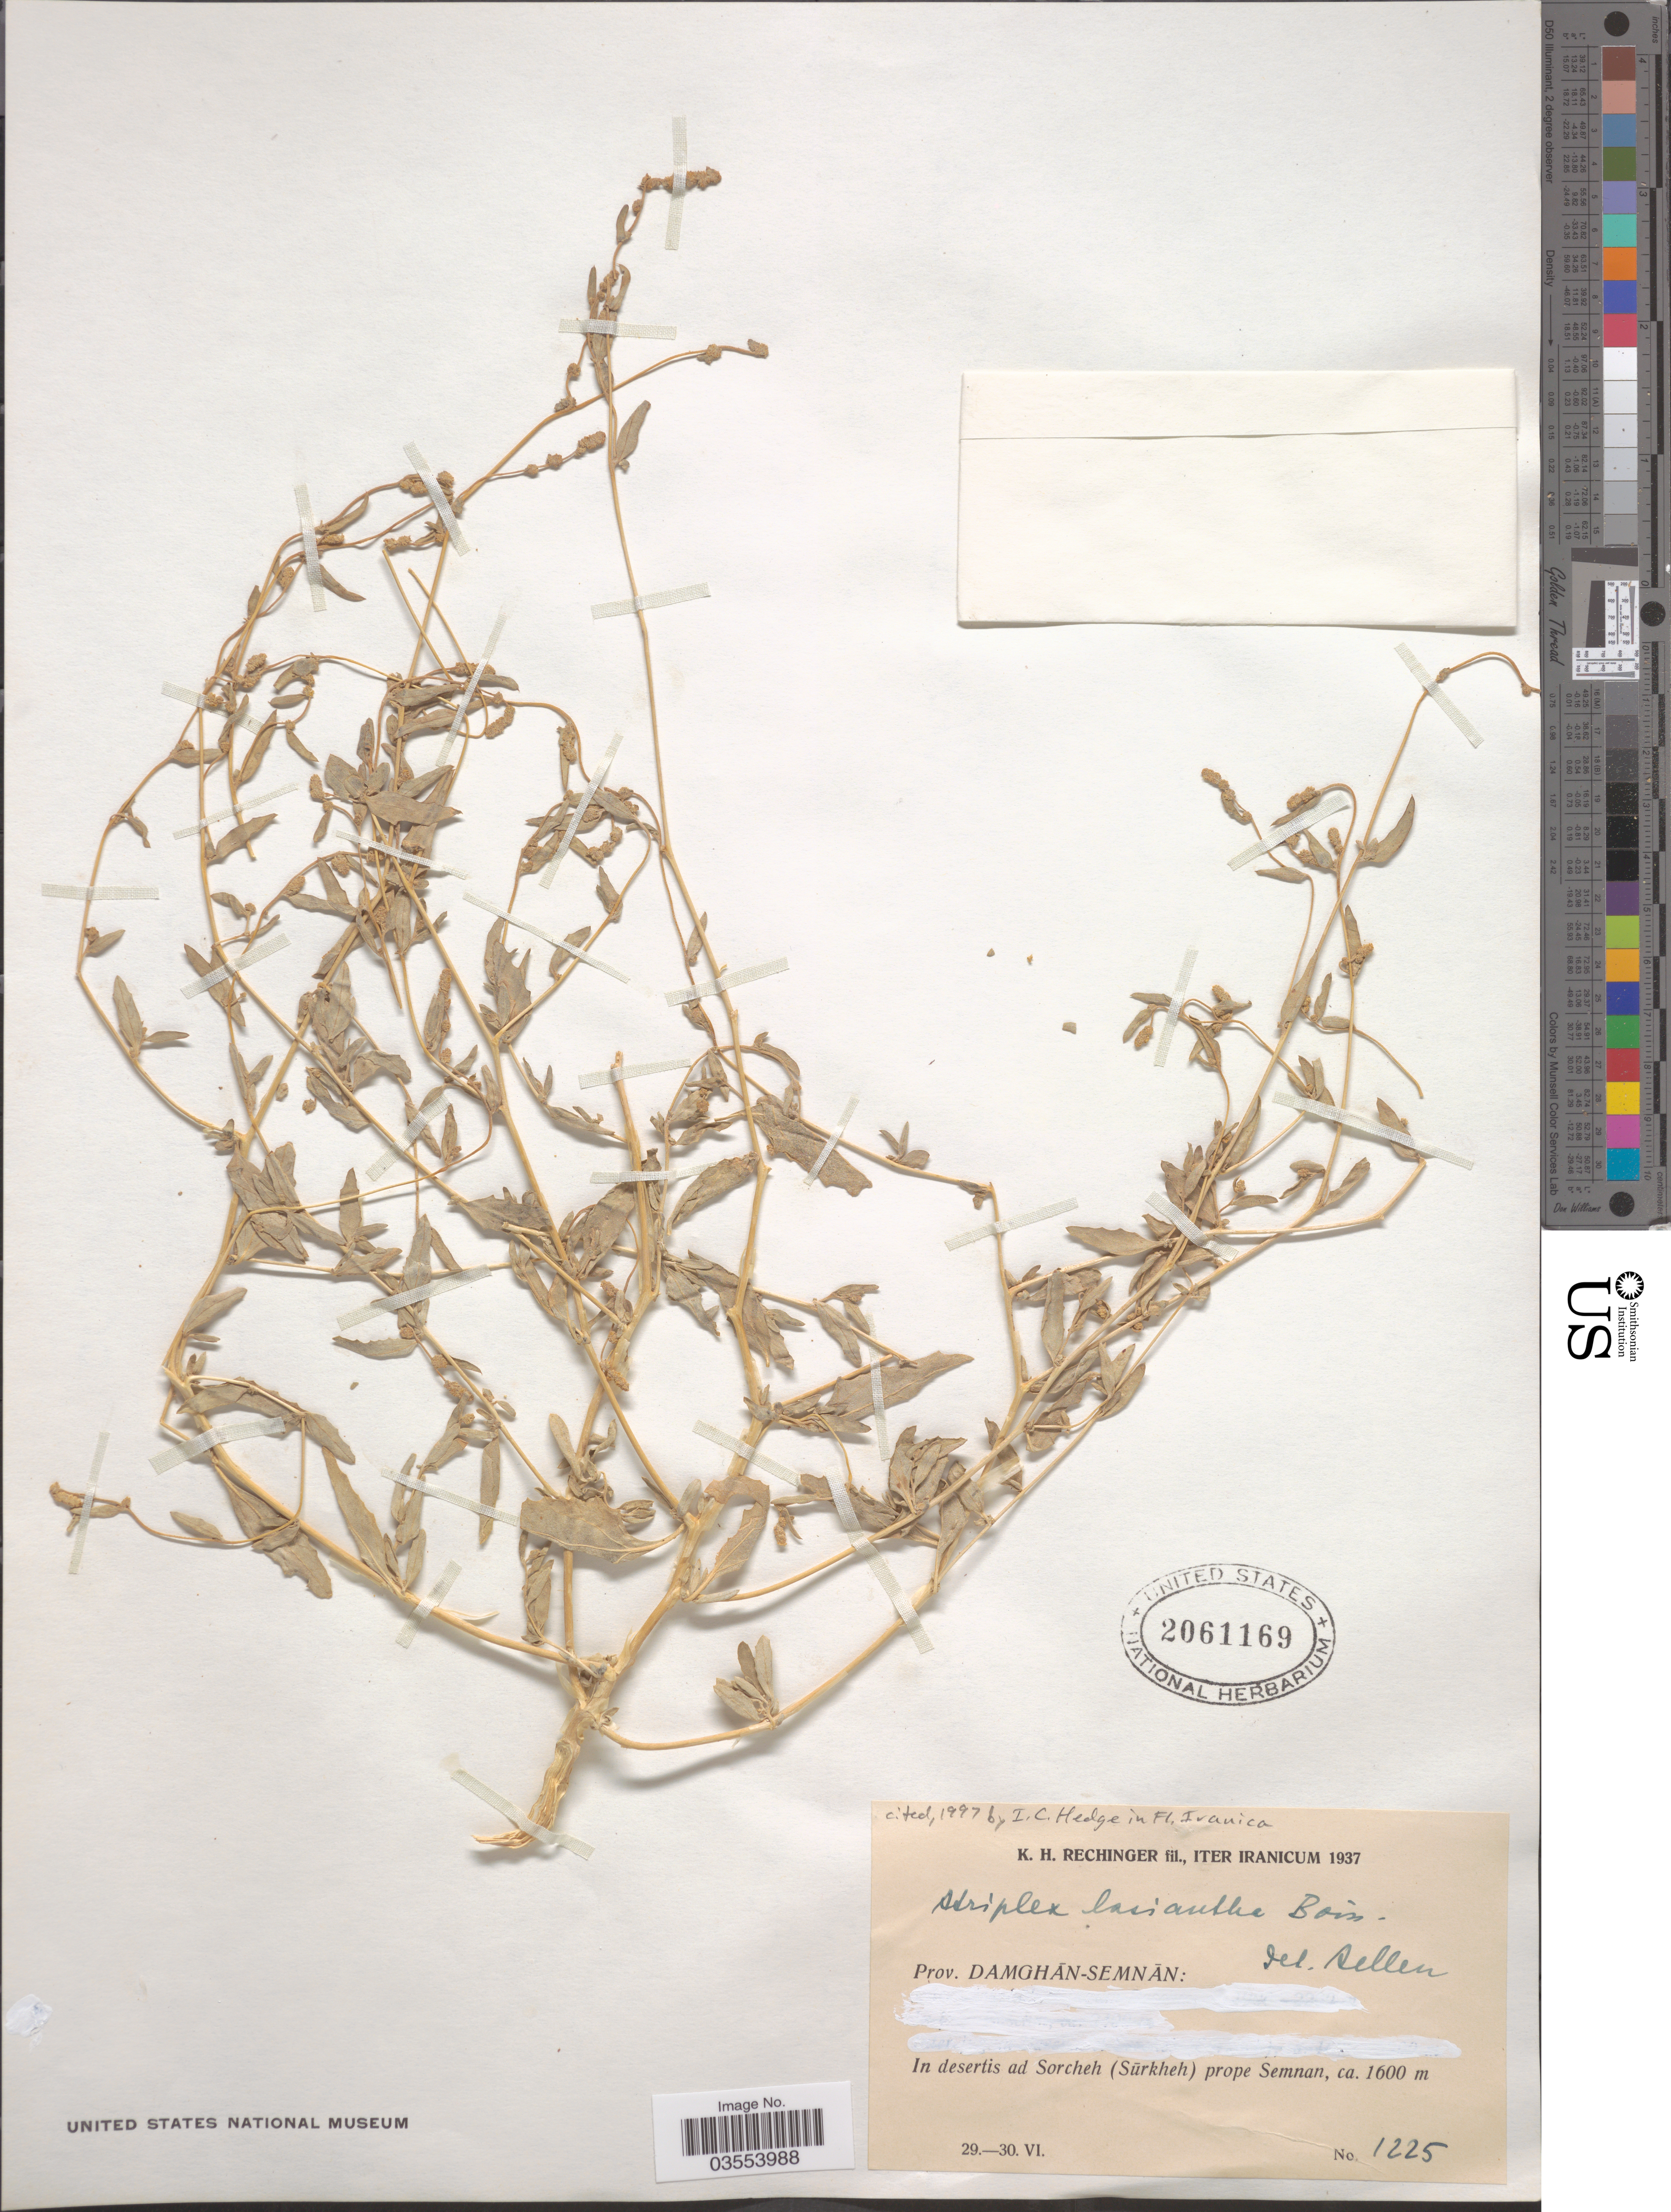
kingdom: Plantae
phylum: Tracheophyta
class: Magnoliopsida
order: Caryophyllales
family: Amaranthaceae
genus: Atriplex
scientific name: Atriplex lasiantha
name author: Boiss.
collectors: K. H. Rechinger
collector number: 1225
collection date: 1937-06-29/1937-06-30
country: Iran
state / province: Semnan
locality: Iter Iranicum. Prov. Damghān-Semnān: In desertis ad Sorcheh (Sūrkheh) prope Semnan.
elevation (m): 1600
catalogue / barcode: US 2061169